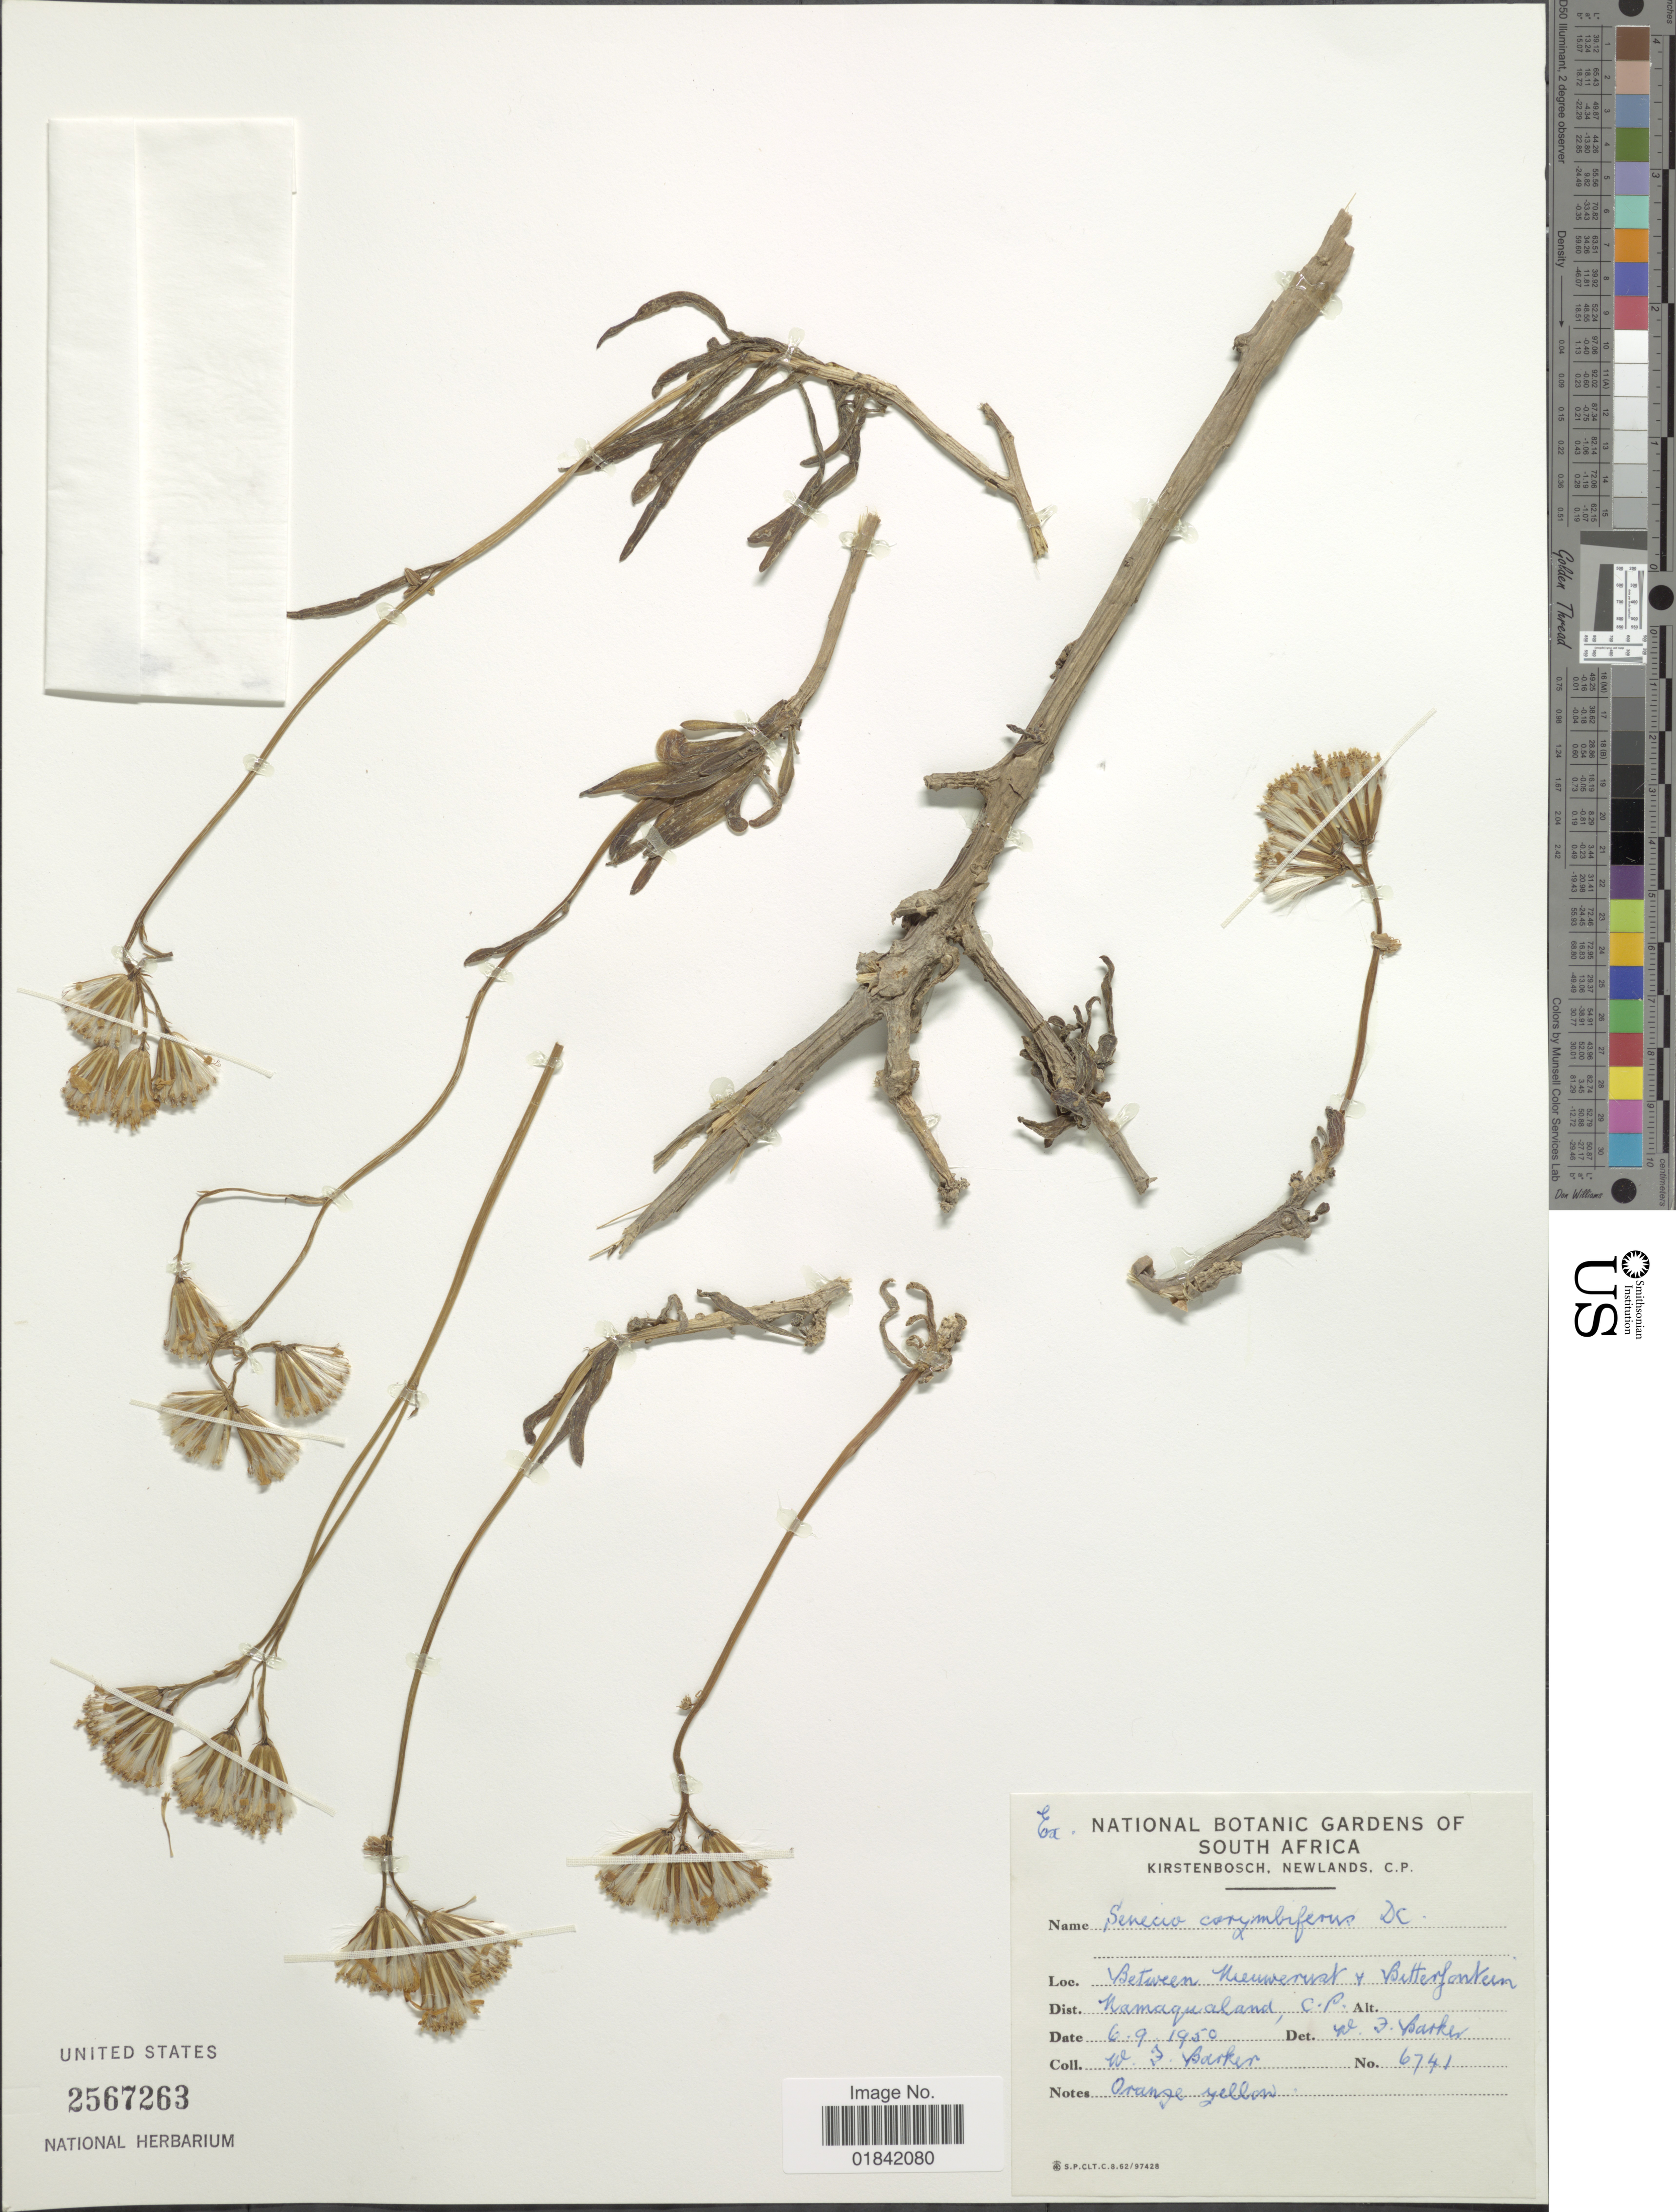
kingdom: Plantae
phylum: Tracheophyta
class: Magnoliopsida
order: Asterales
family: Asteraceae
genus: Senecio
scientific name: Senecio corymbifer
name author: DC.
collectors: W. F. Barker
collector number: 6741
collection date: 1950-09-06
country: South Africa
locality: Between Namaqualand and Bitterfontein. Dist. Namaqualand C.P.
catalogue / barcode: US 2567263